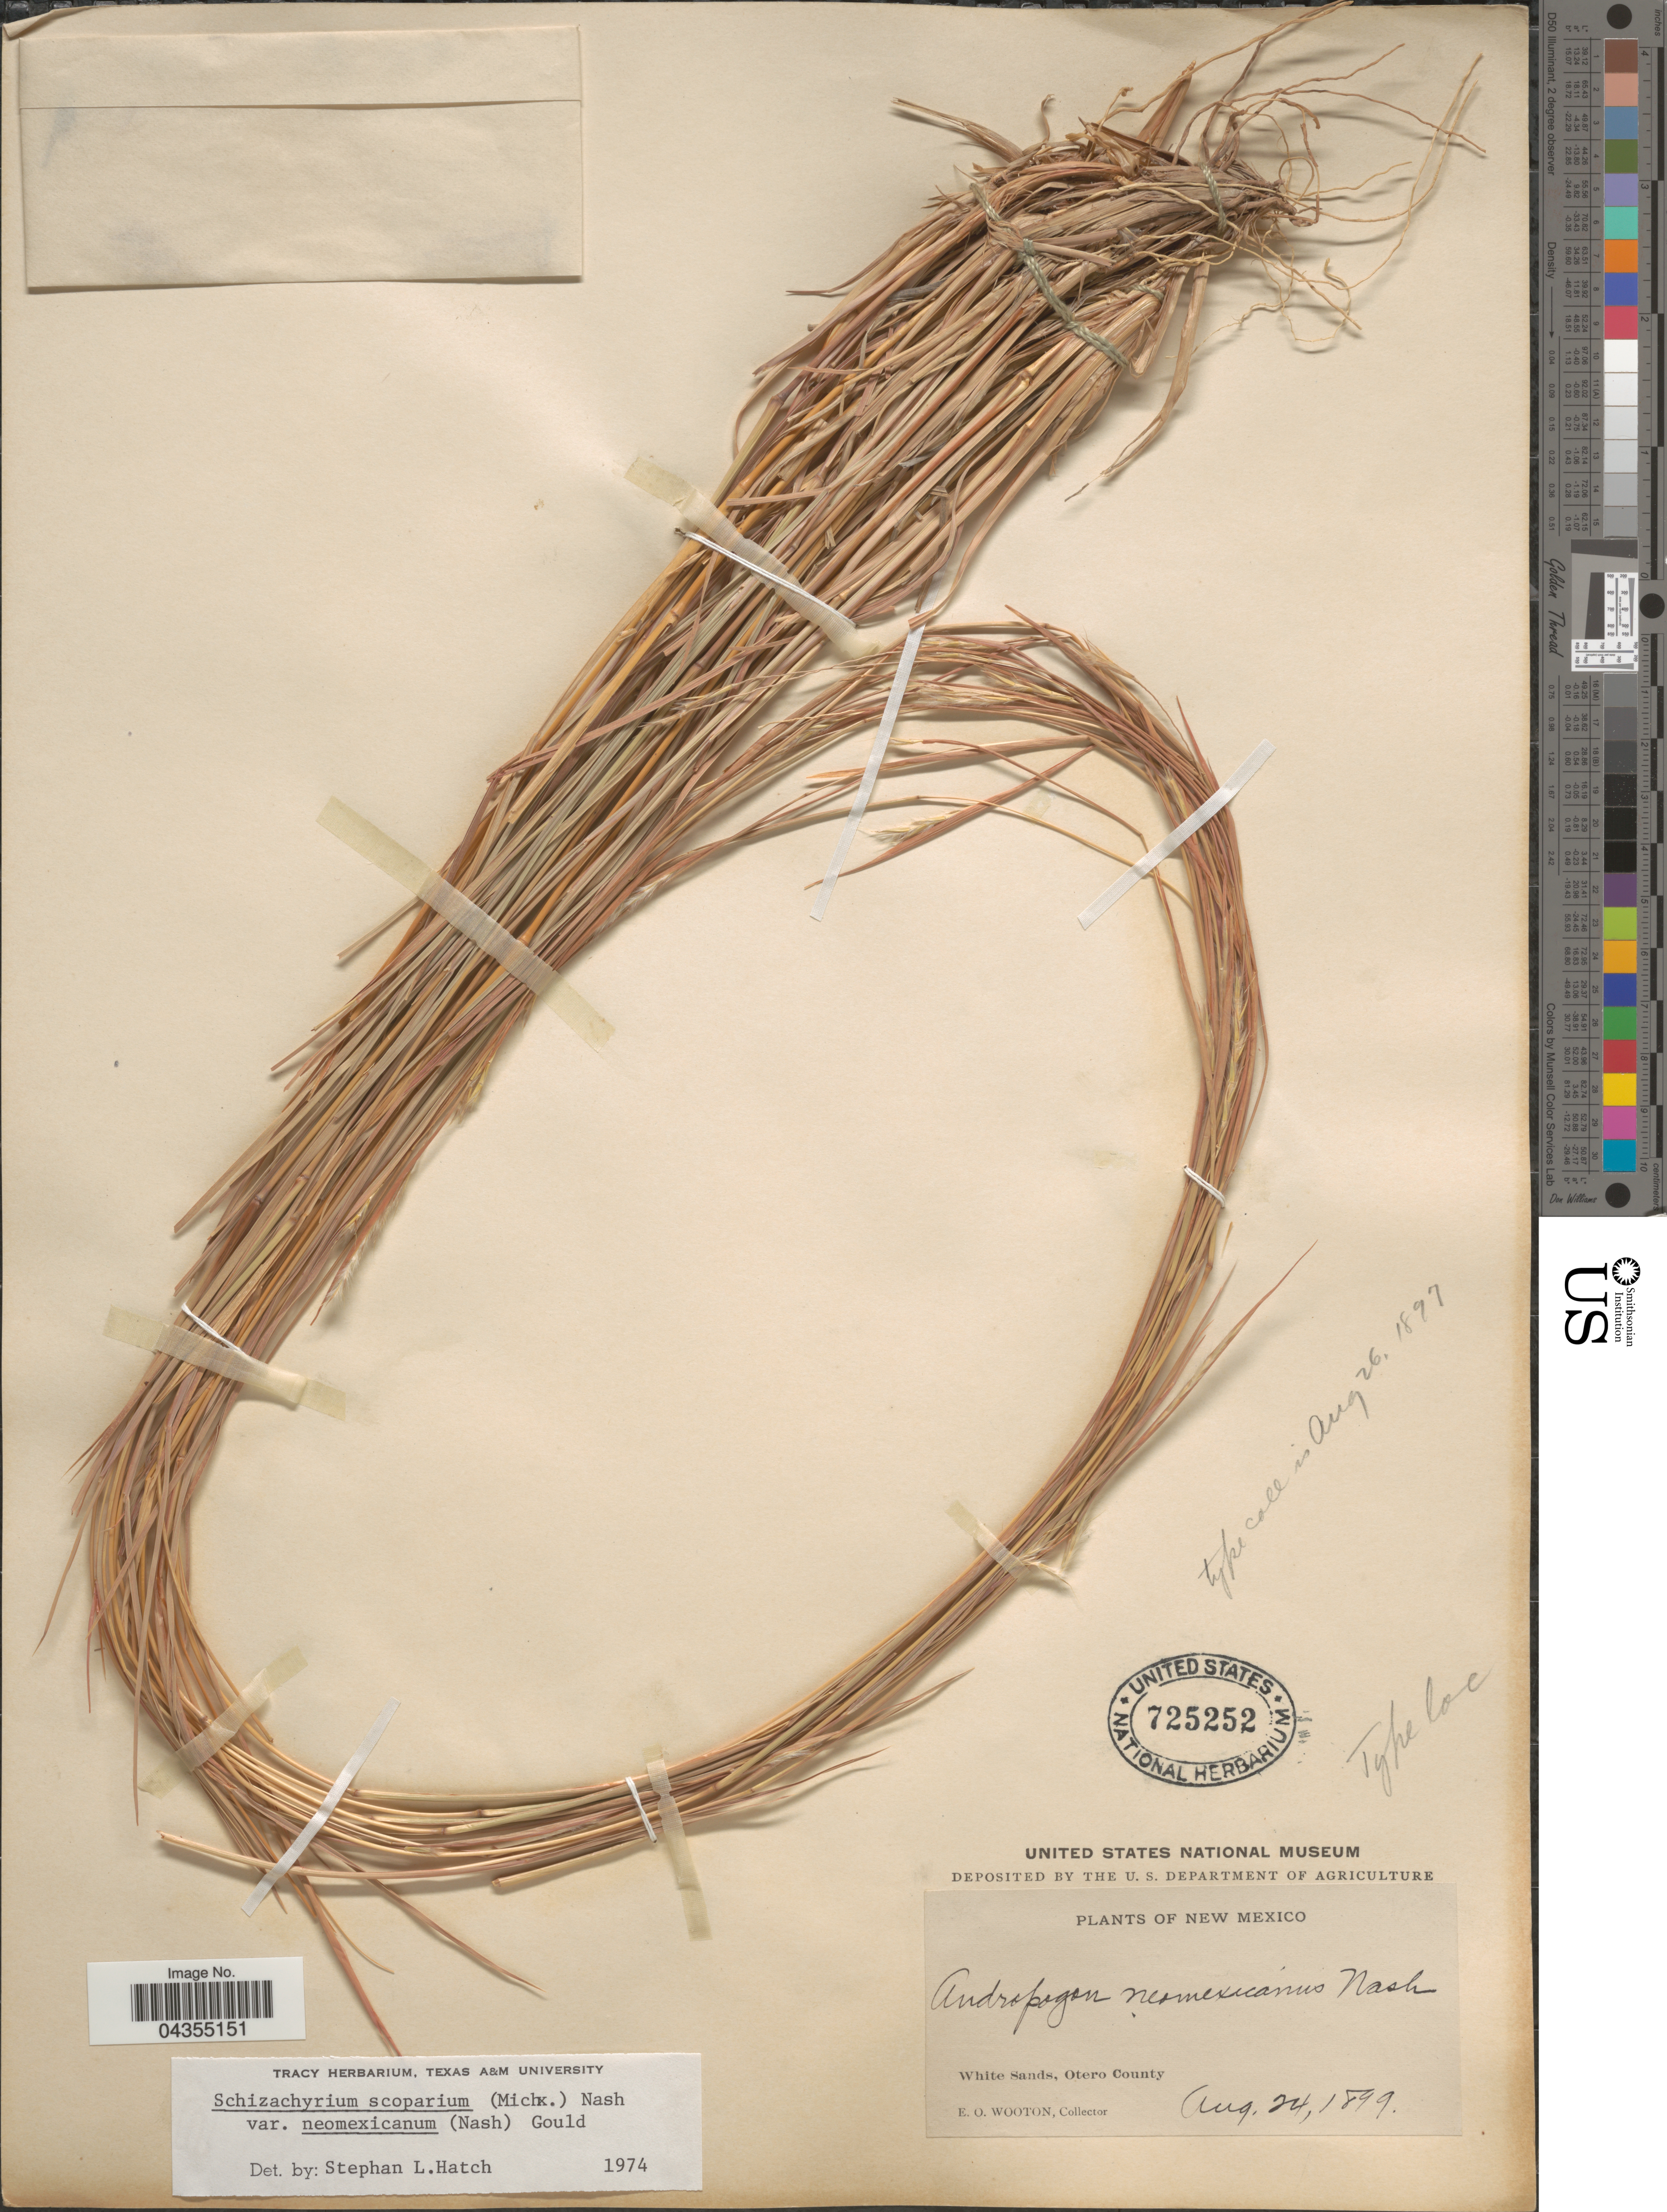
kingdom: Plantae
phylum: Tracheophyta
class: Liliopsida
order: Poales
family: Poaceae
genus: Schizachyrium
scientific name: Schizachyrium scoparium var. neomexicanum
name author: (Nash) Gould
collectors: E. O. Wooton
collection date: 1899-08-24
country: United States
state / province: New Mexico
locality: White Sands, Otero County.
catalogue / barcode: US 725252